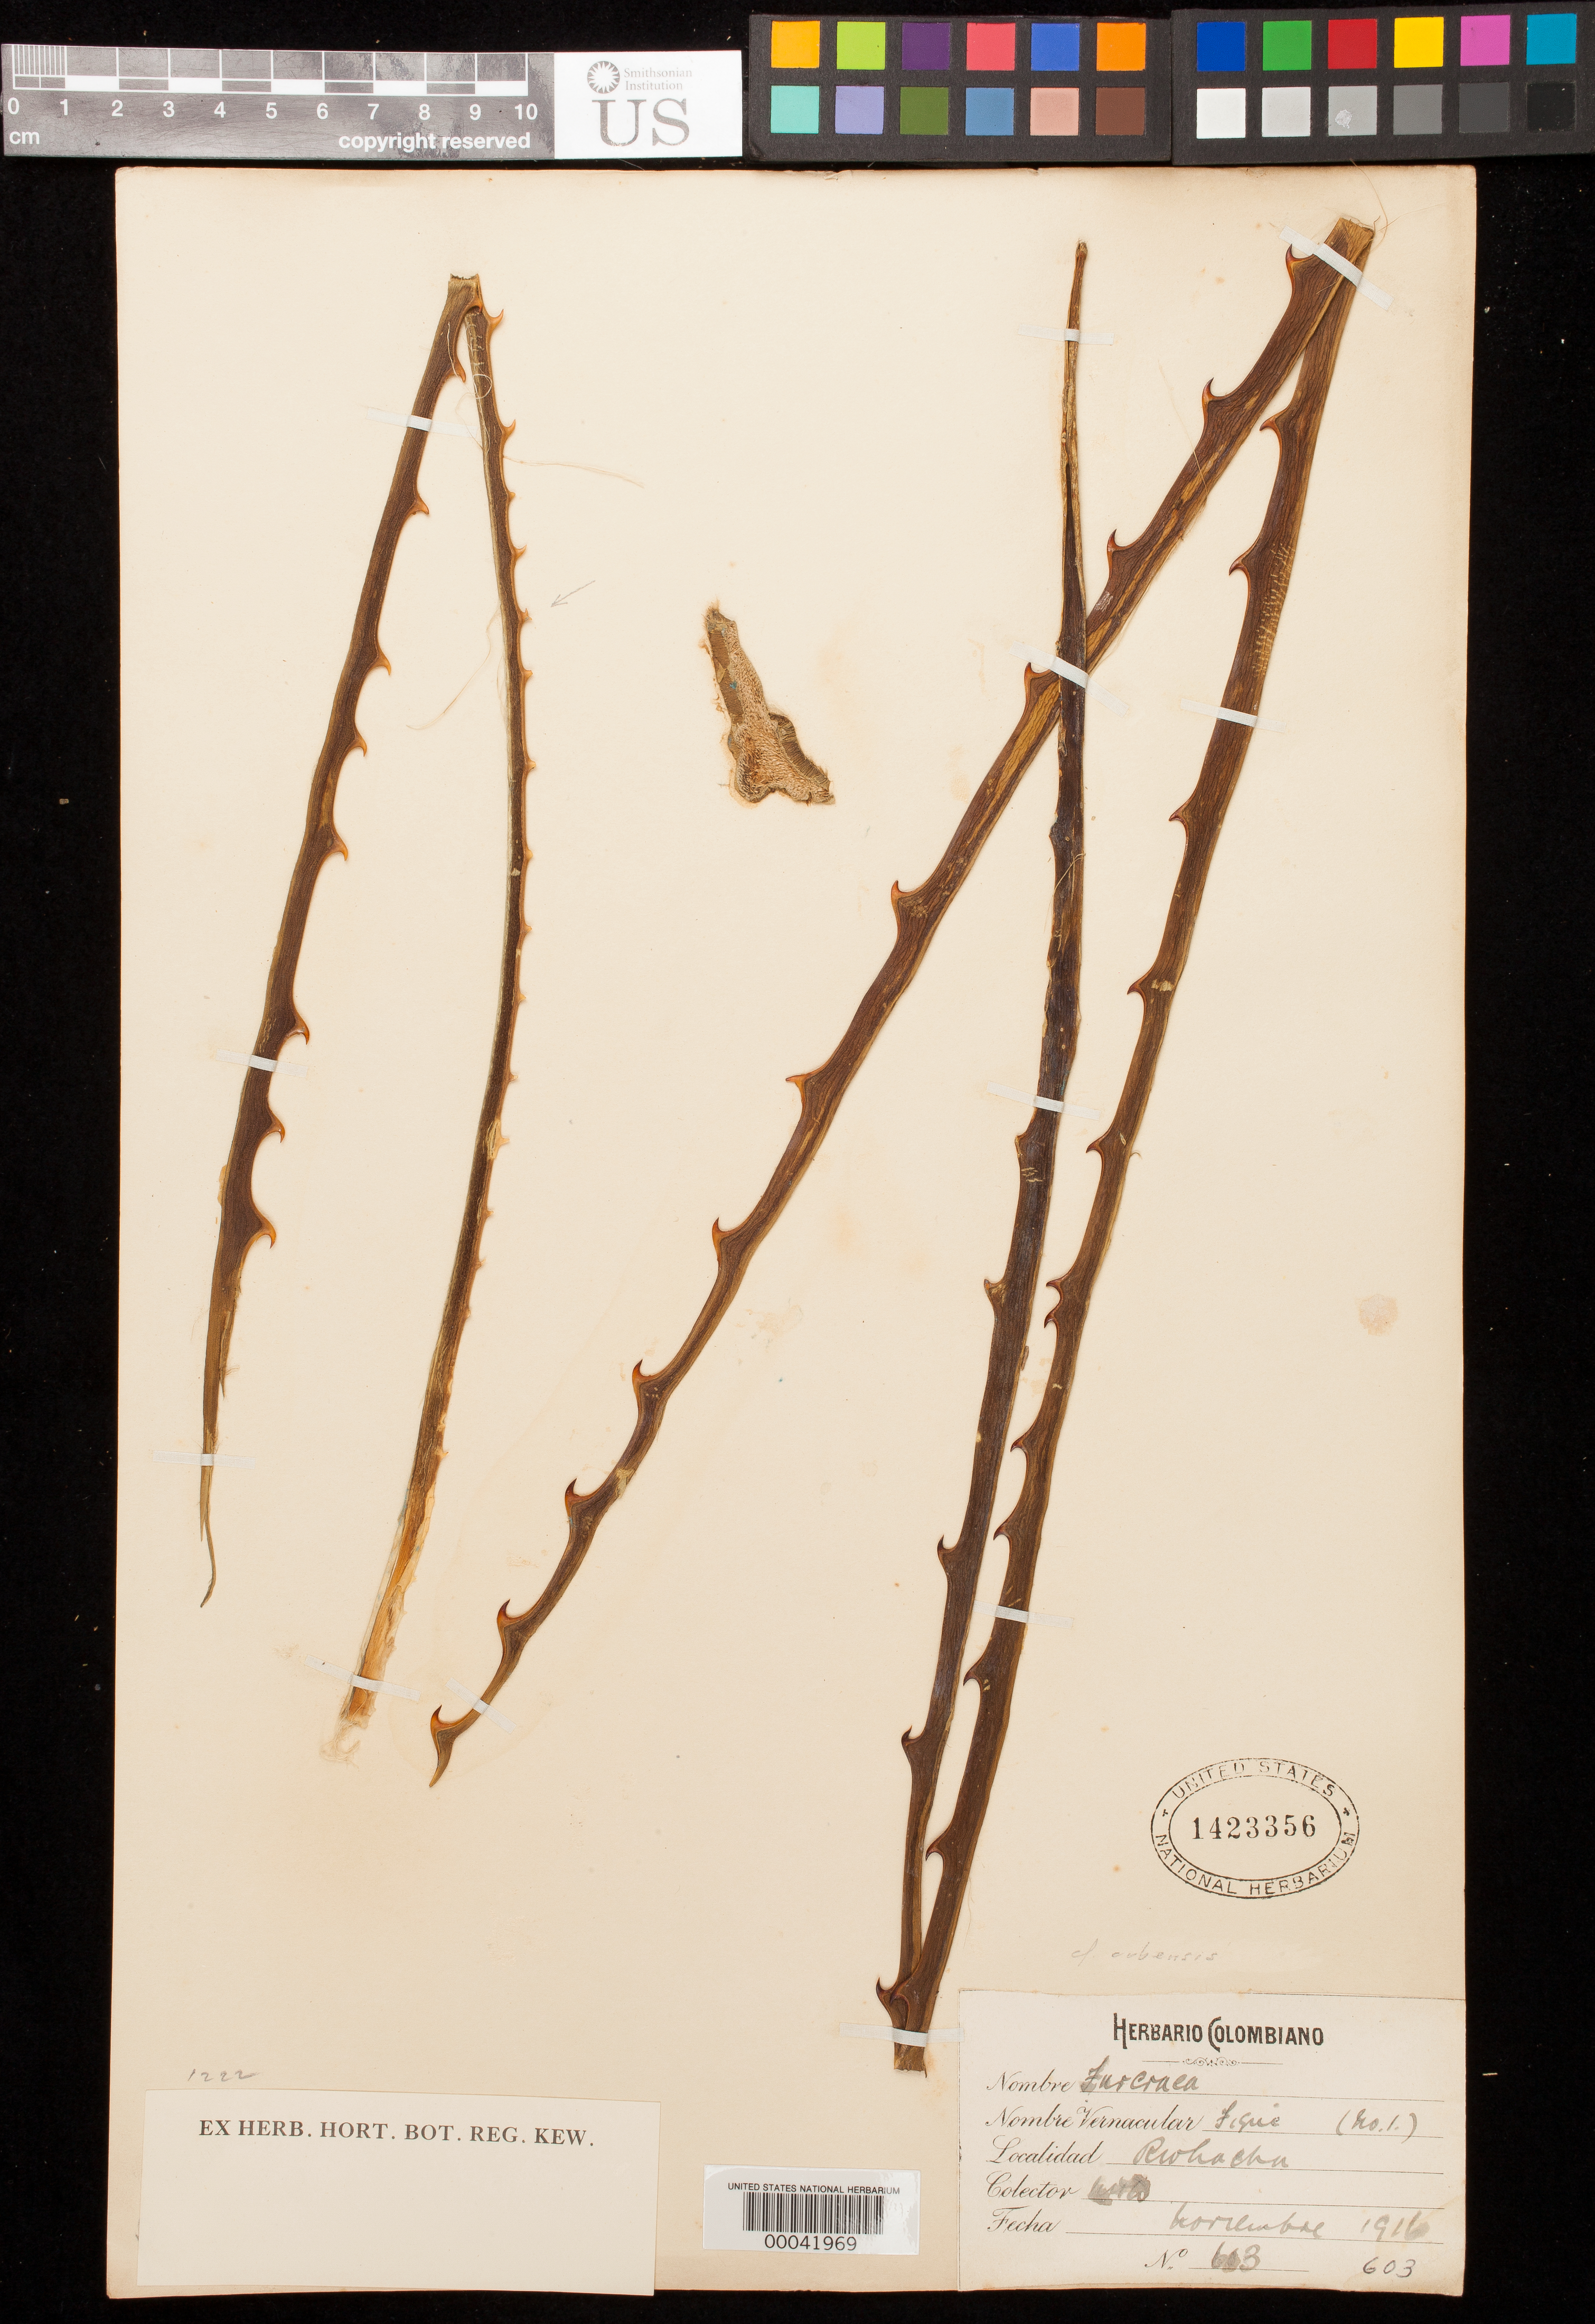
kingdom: Plantae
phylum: Tracheophyta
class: Liliopsida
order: Asparagales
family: Asparagaceae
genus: Furcraea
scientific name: Furcraea macrophylla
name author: Baker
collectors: M. T. Dawe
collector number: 604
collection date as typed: Nov 1916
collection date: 1916-11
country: Colombia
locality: Rio Hacha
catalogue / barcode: US 1423356